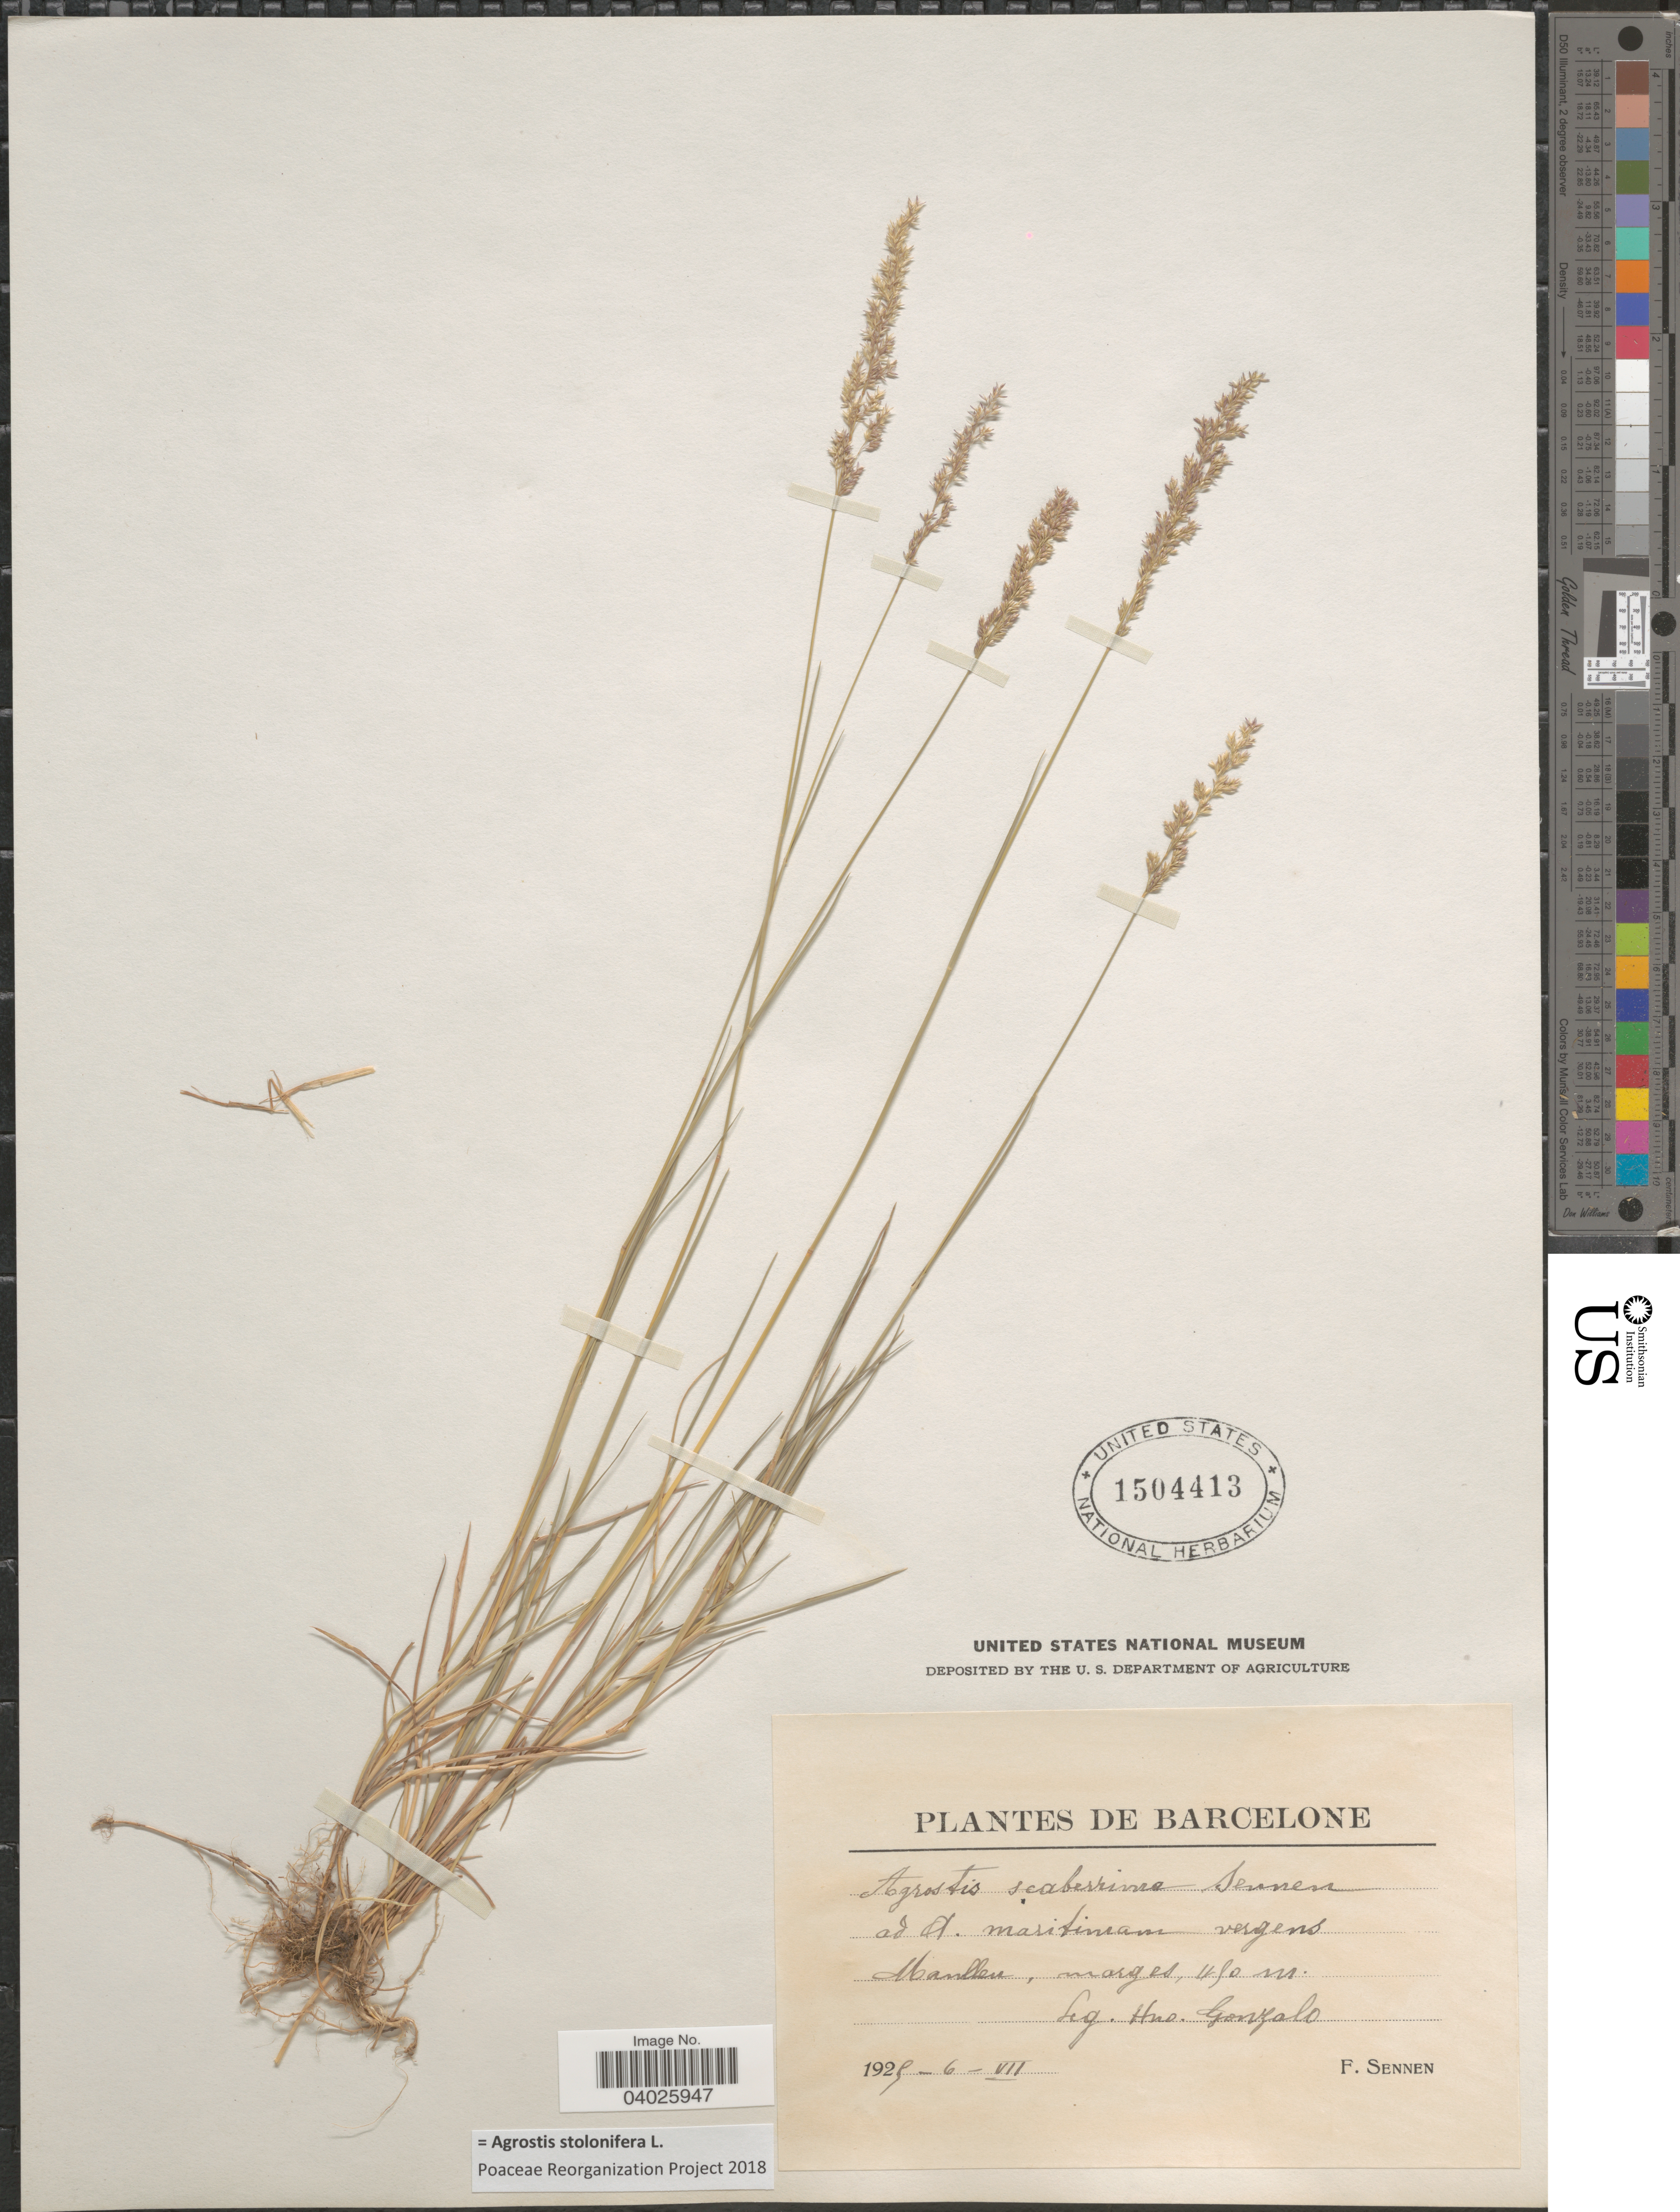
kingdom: Plantae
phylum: Tracheophyta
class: Liliopsida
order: Poales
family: Poaceae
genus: Agrostis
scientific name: Agrostis stolonifera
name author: L.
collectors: H. Gonzalo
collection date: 1925-07-06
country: Spain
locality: Barcelone. Manlleu, marges.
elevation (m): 450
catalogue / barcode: US 1504413